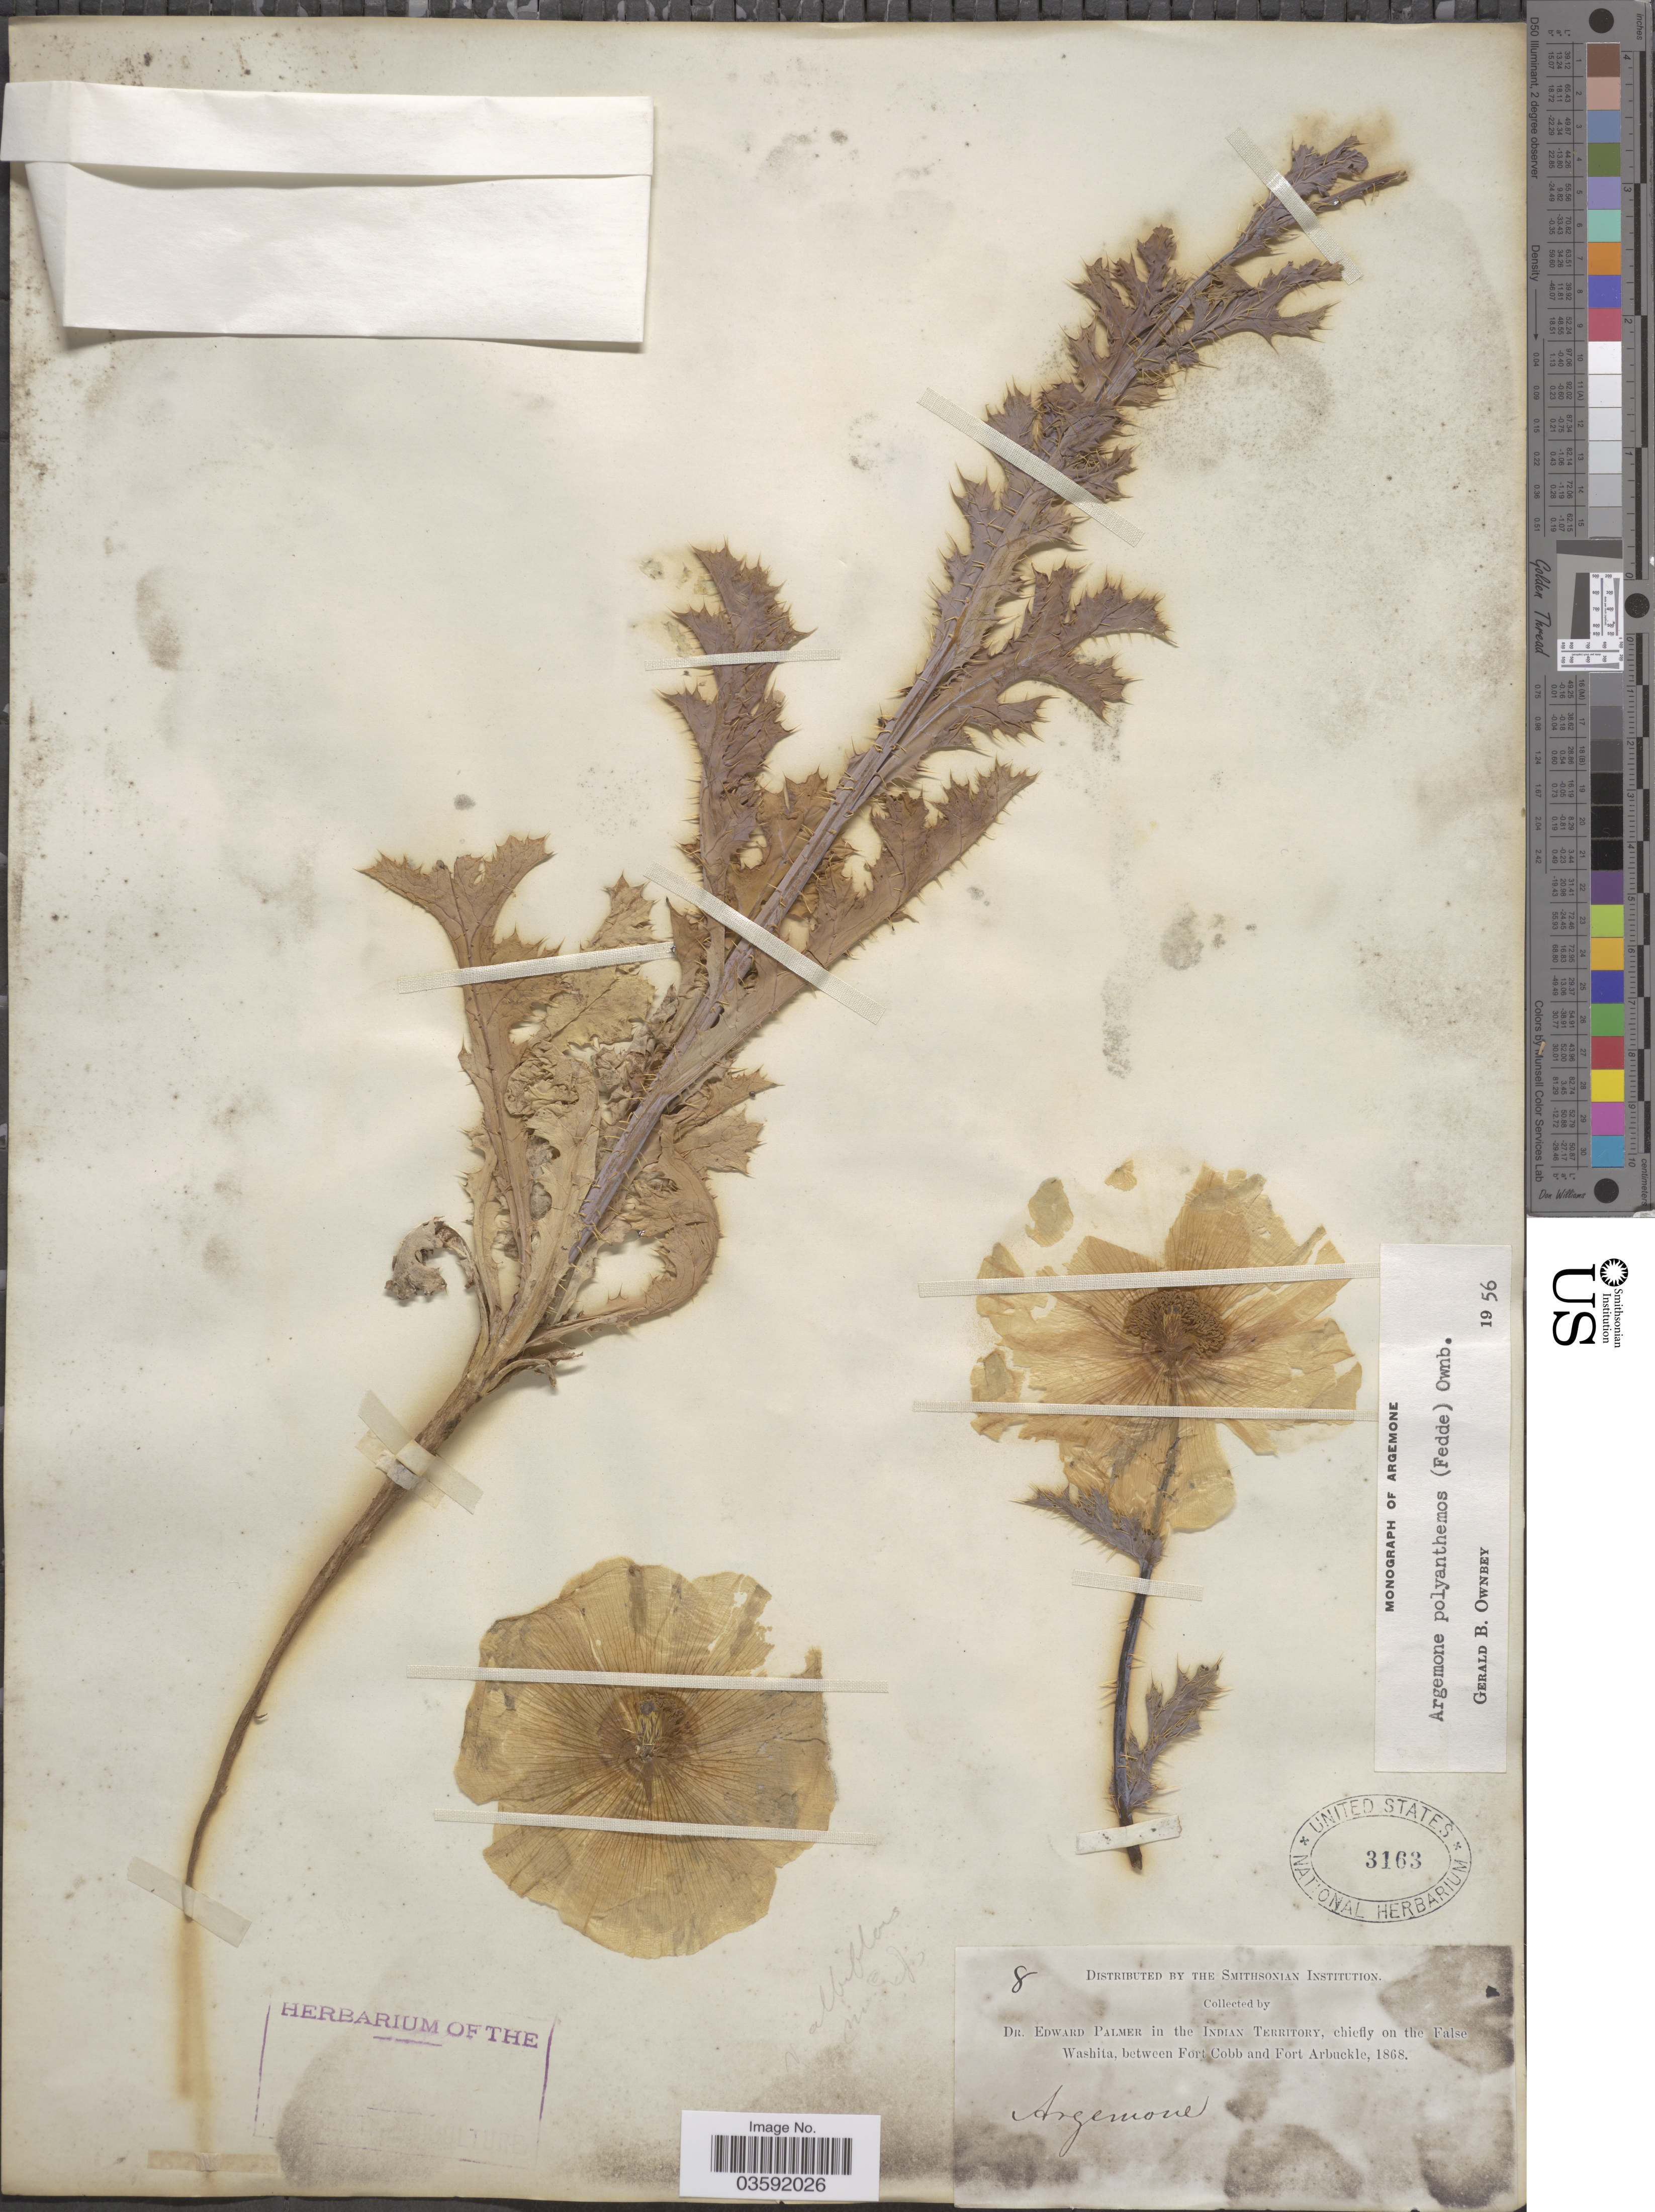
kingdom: Plantae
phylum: Tracheophyta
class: Magnoliopsida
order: Ranunculales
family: Papaveraceae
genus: Argemone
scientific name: Argemone polyanthemos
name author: (Fedde) G.B. Ownbey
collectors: E. Palmer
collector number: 8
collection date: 1868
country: United States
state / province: Oklahoma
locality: Indian Territory, chiefly on the False Washita, between Fort Cobb and Fort Arbuckle.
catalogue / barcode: US 3163